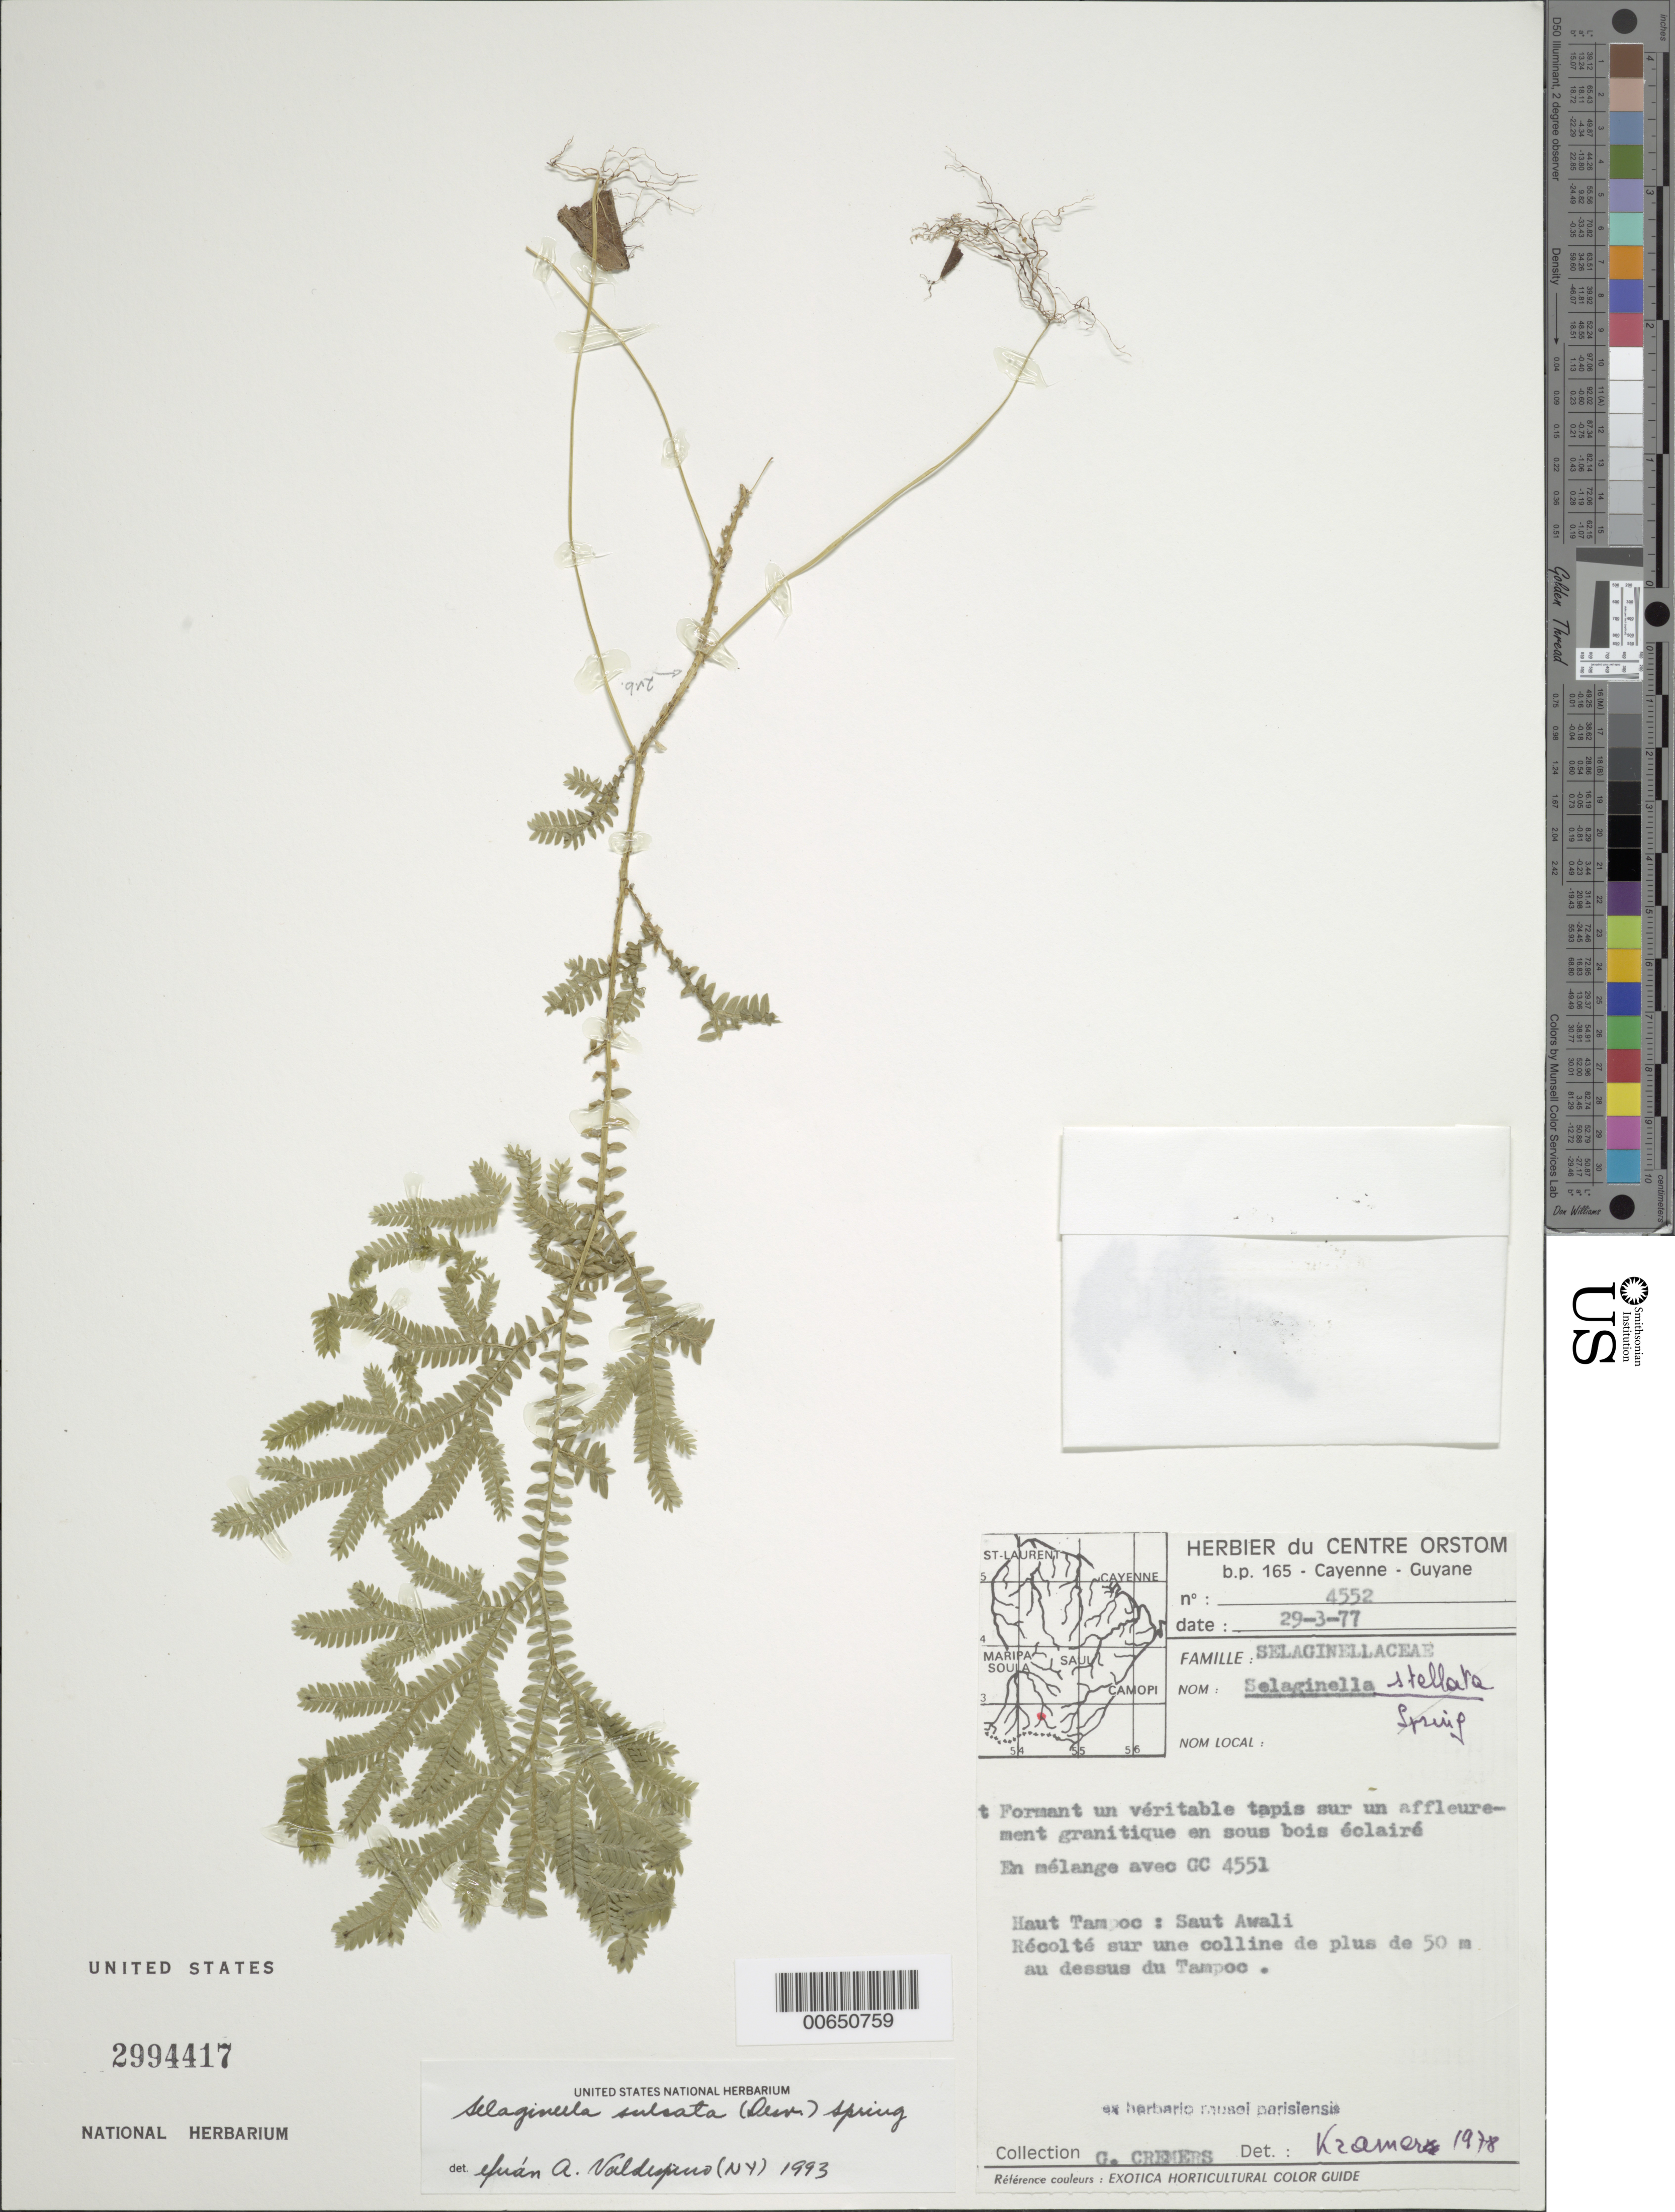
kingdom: Plantae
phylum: Tracheophyta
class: Lycopodiopsida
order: Selaginellales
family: Selaginellaceae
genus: Selaginella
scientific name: Selaginella sulcata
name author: (Desv. ex Poir.) Spring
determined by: Valdespino, I. A., (PMA), Universidad de Panama (PANAMA)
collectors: G. Cremers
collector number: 4552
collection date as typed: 29-Mar-77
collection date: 1977-03-29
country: French Guiana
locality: Haut Tampoc, Awali Soula, sur une colline de plus de 50 m au dessus du Tampoc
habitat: Granitic outcrop, open forest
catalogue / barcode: US 2994417